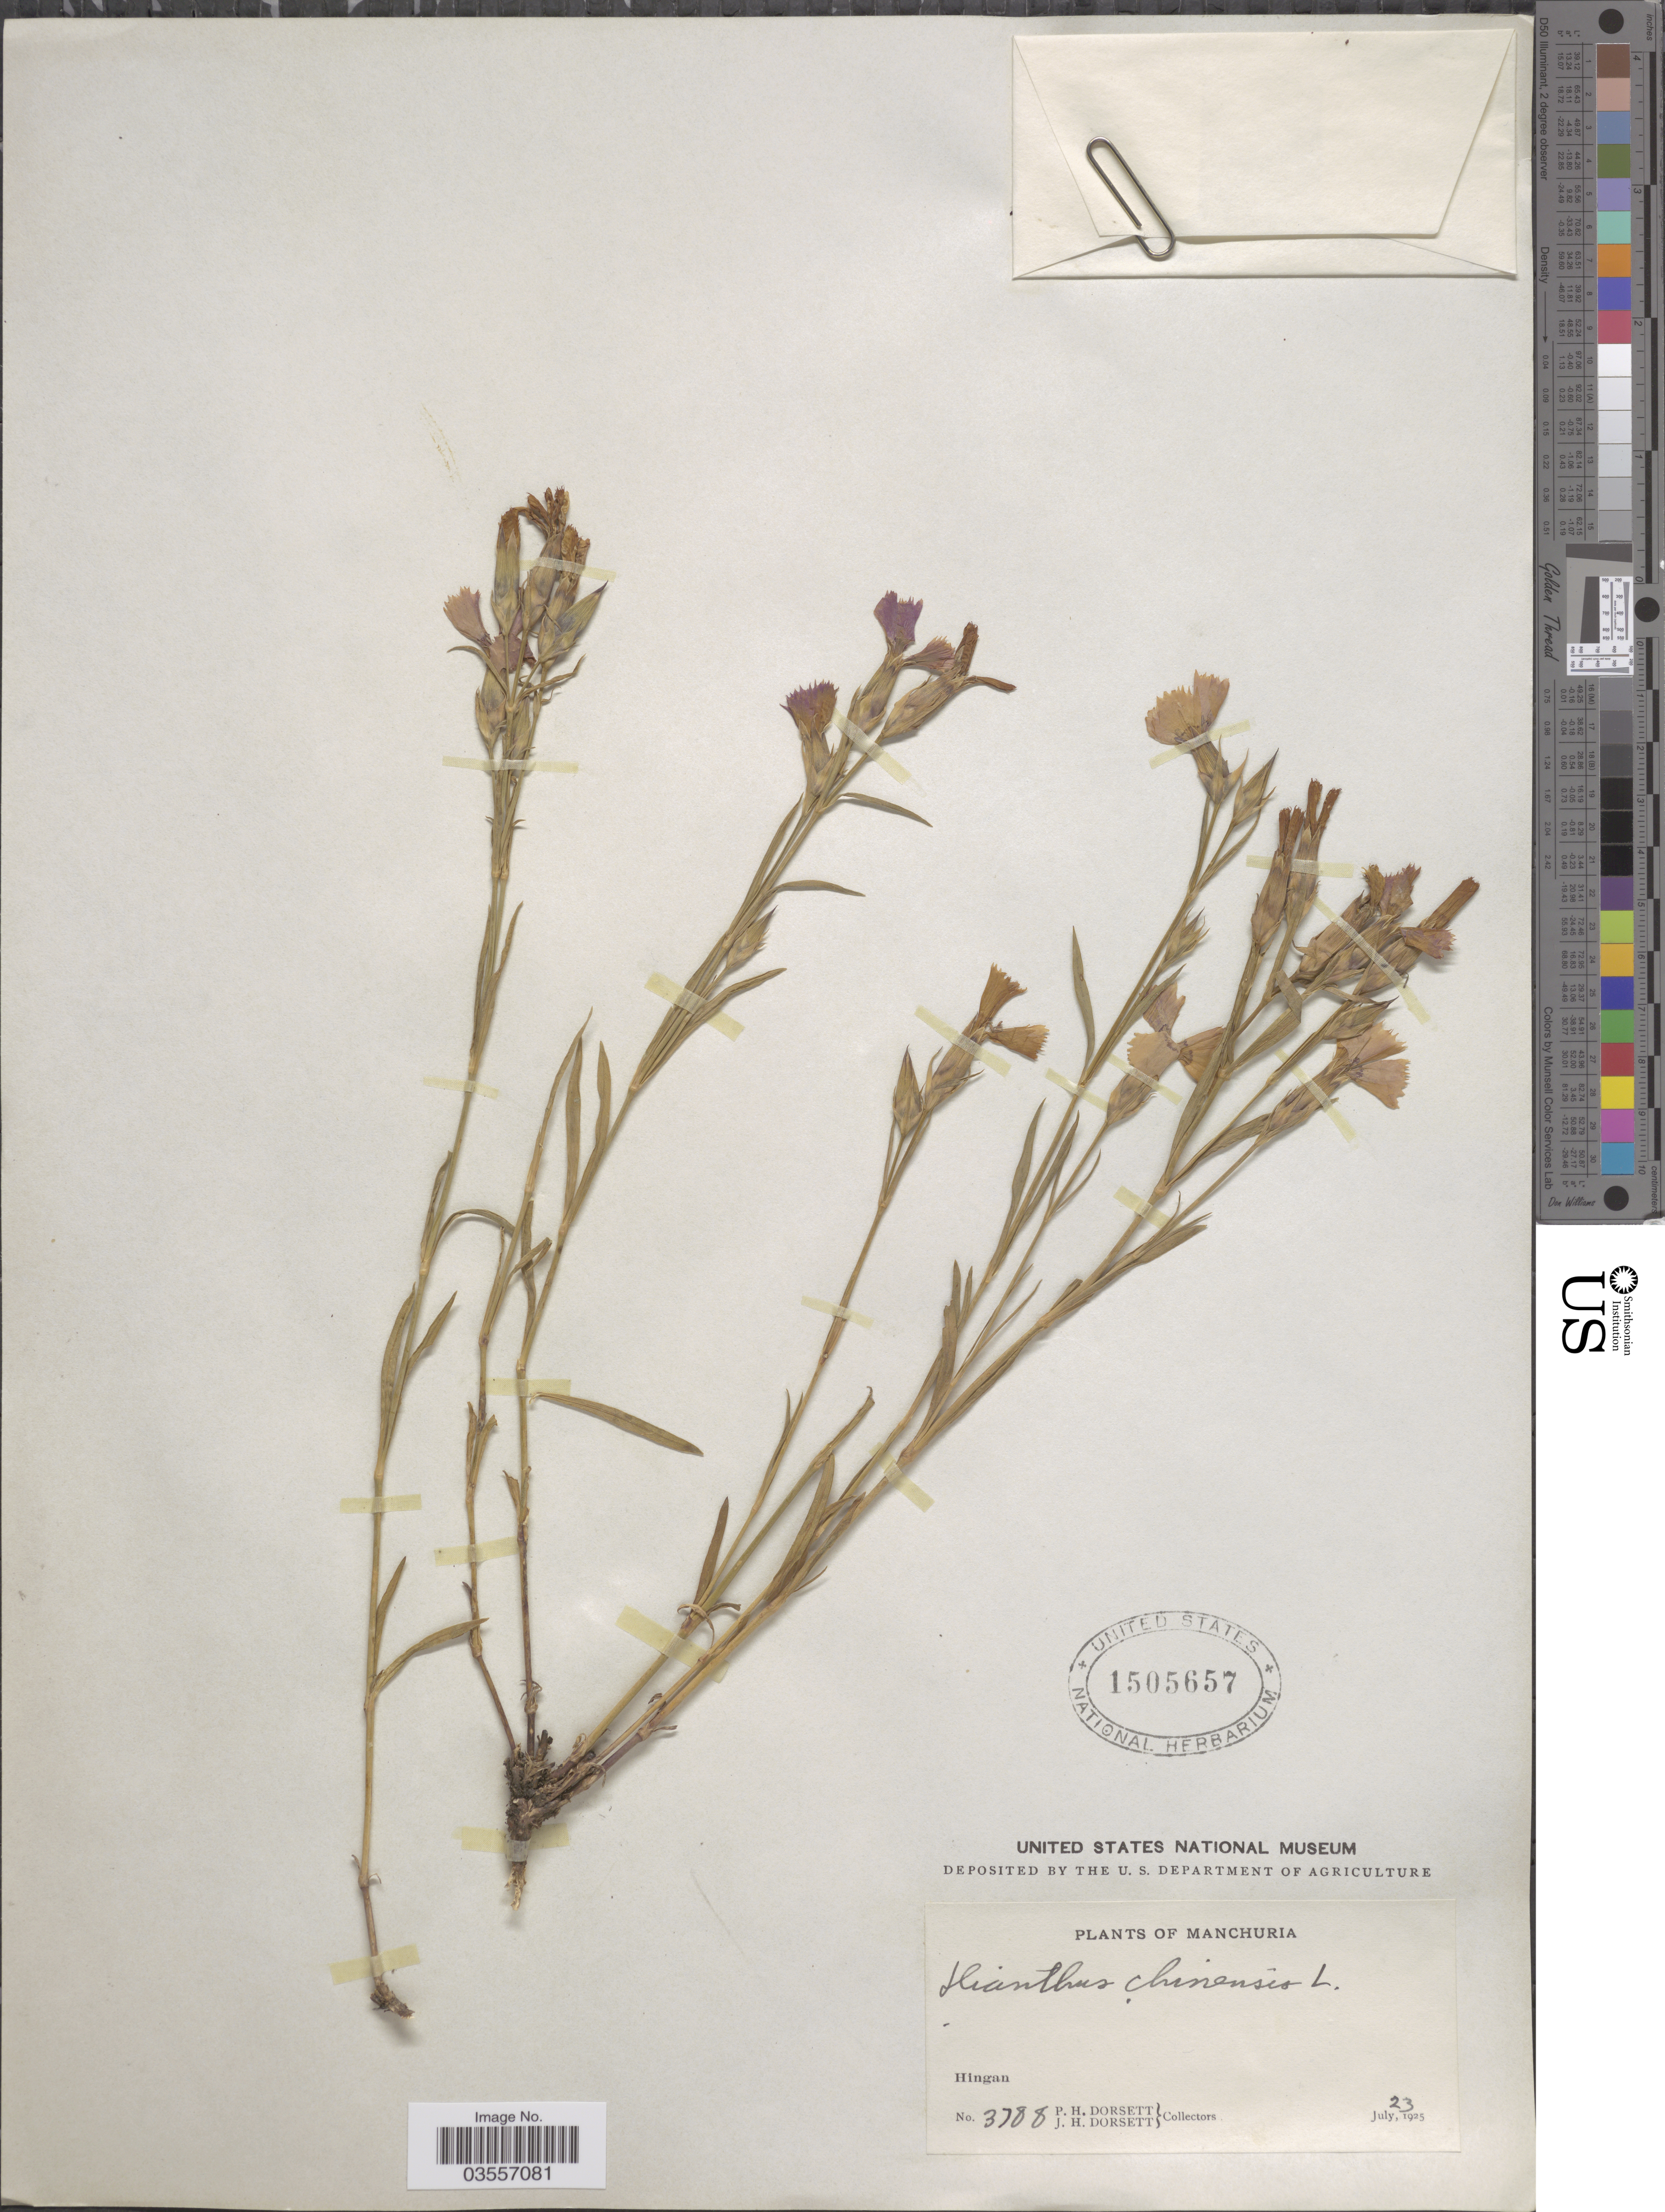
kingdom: Plantae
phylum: Tracheophyta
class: Magnoliopsida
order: Caryophyllales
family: Caryophyllaceae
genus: Dianthus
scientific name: Dianthus chinensis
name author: L.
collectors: P. H. Dorsett & J. Dorsett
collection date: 1925-07-23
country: China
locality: Manchuria. Hingan.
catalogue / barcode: US 1505657